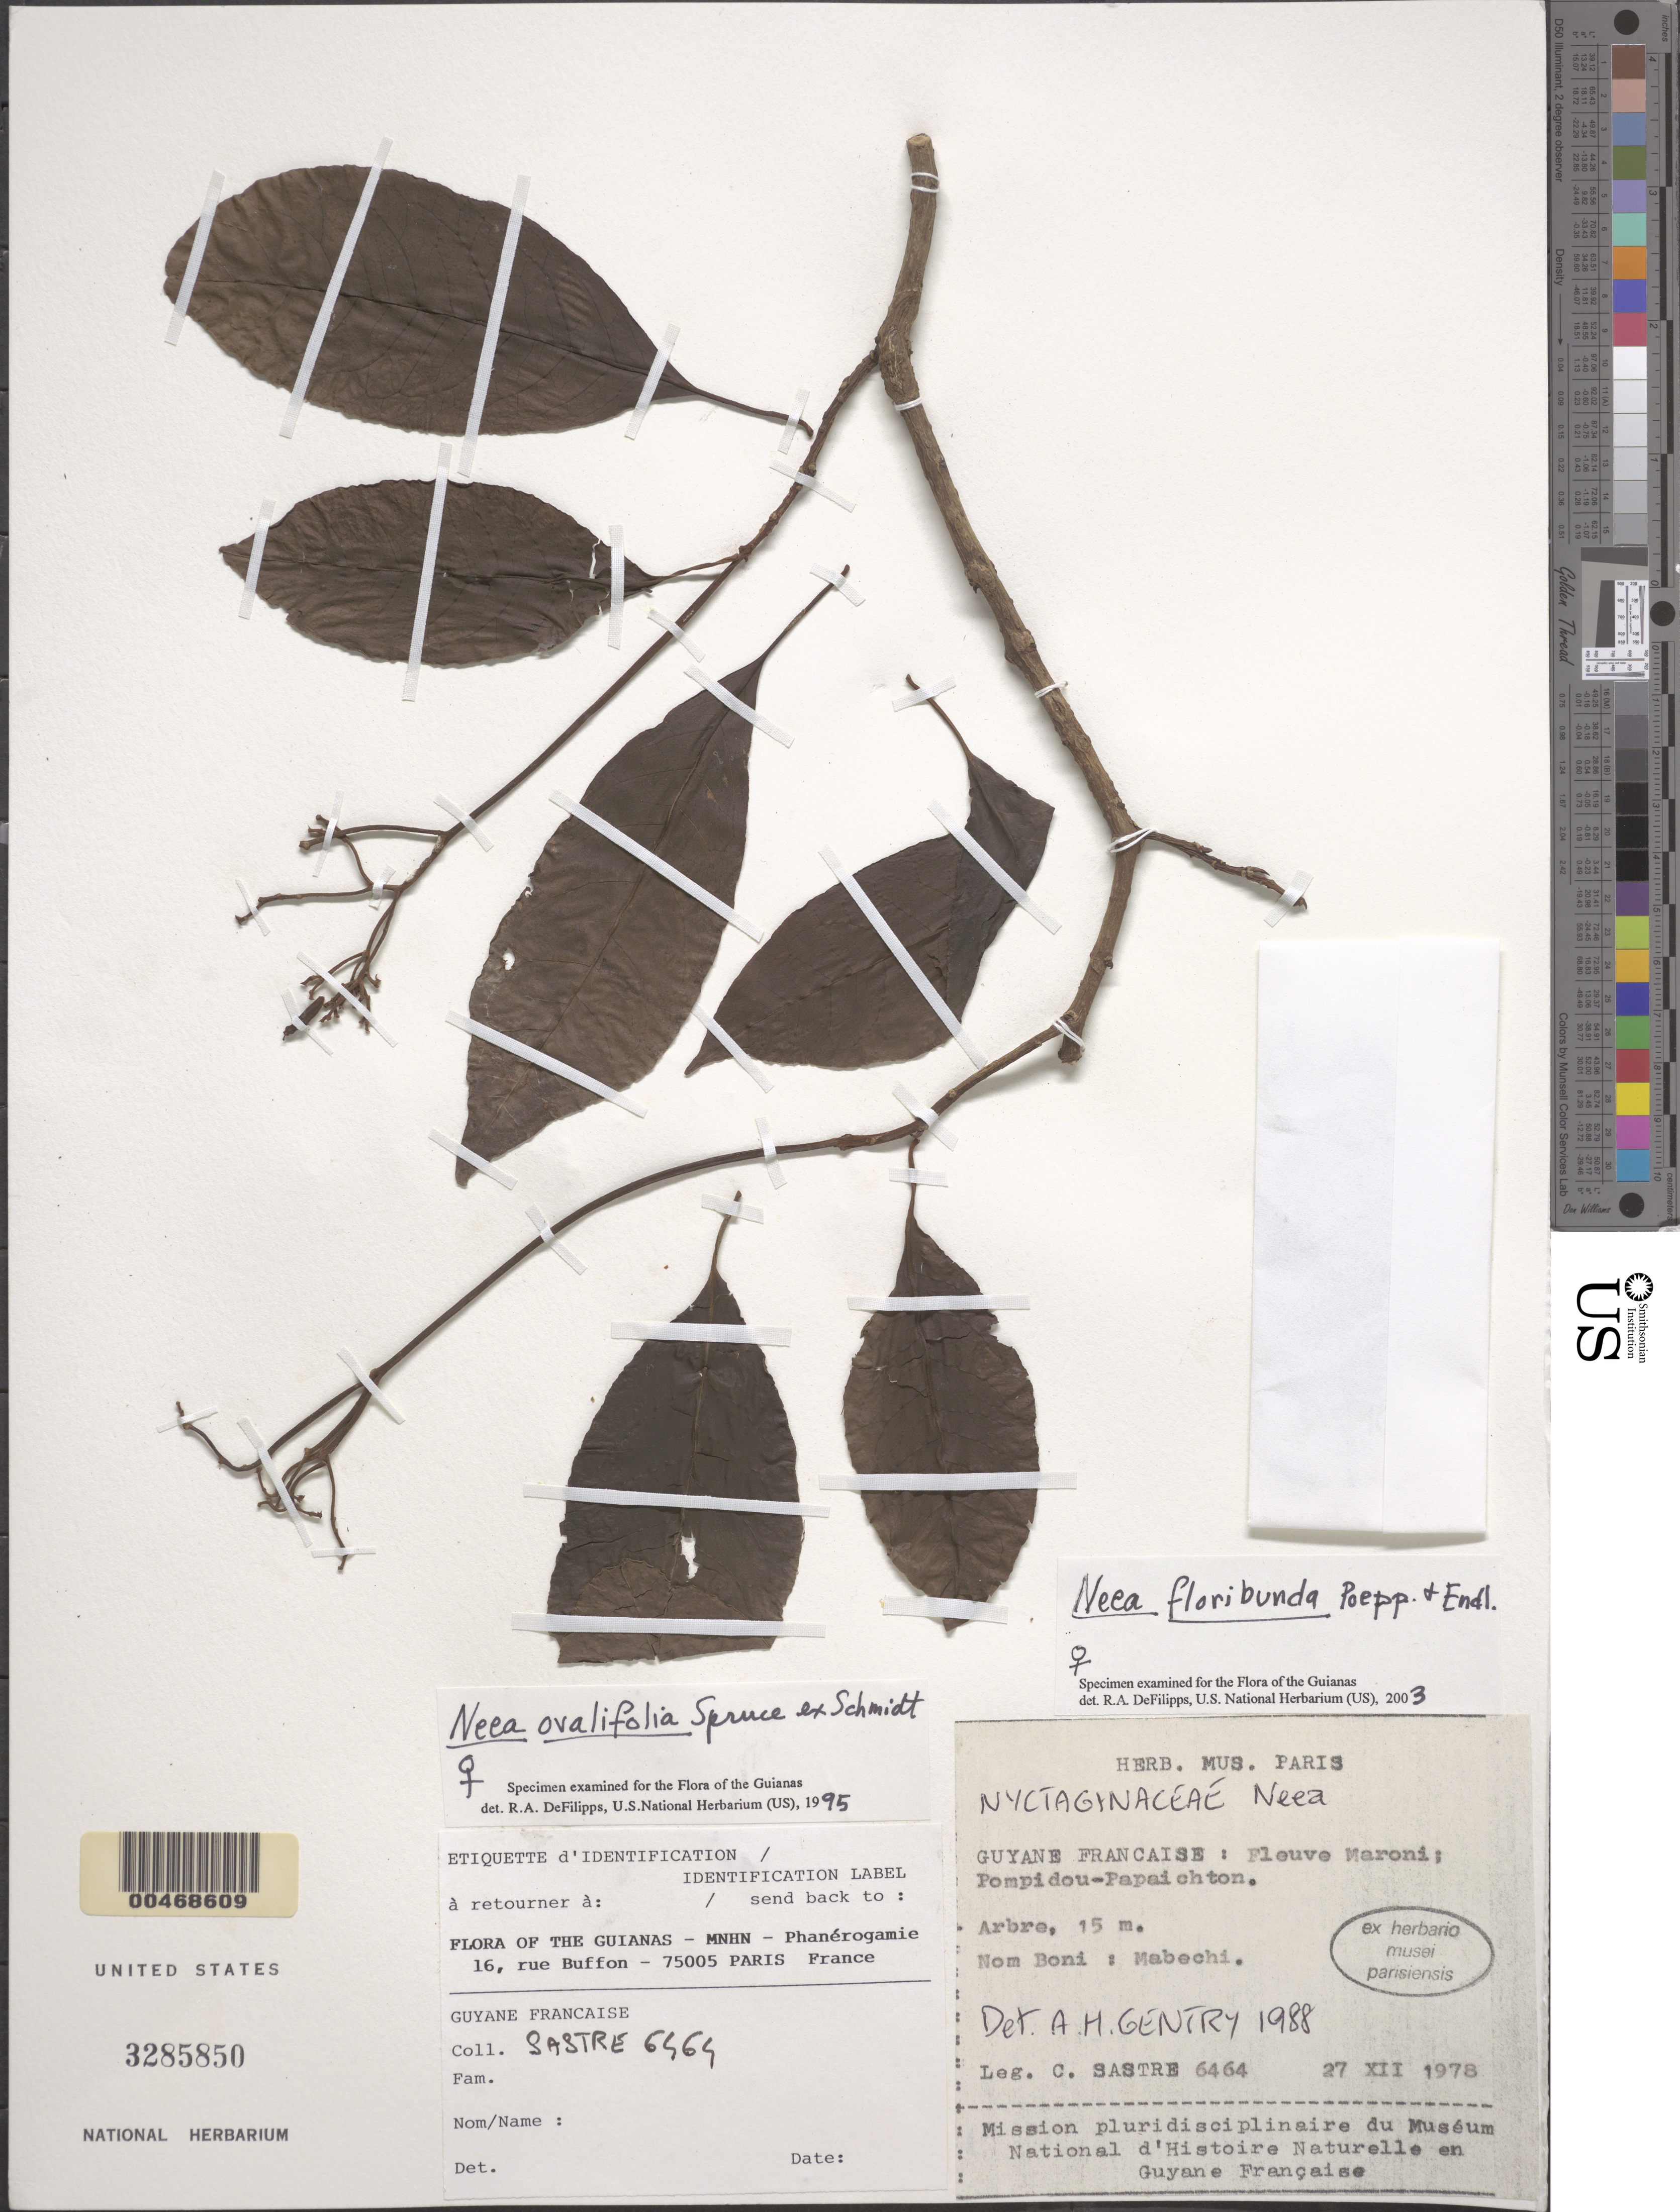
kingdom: Plantae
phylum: Tracheophyta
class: Magnoliopsida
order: Caryophyllales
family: Nyctaginaceae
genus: Neea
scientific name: Neea floribunda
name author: Poepp. & Endl.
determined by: DeFilipps, R. A.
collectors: C. H. L. Sastre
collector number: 6464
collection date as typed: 27 Dec 1978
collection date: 1978-12-27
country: French Guiana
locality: Maroni River; Pompidou-Papaichton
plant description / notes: Common name: Mabechi; Common name language: Boni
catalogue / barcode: US 3285850